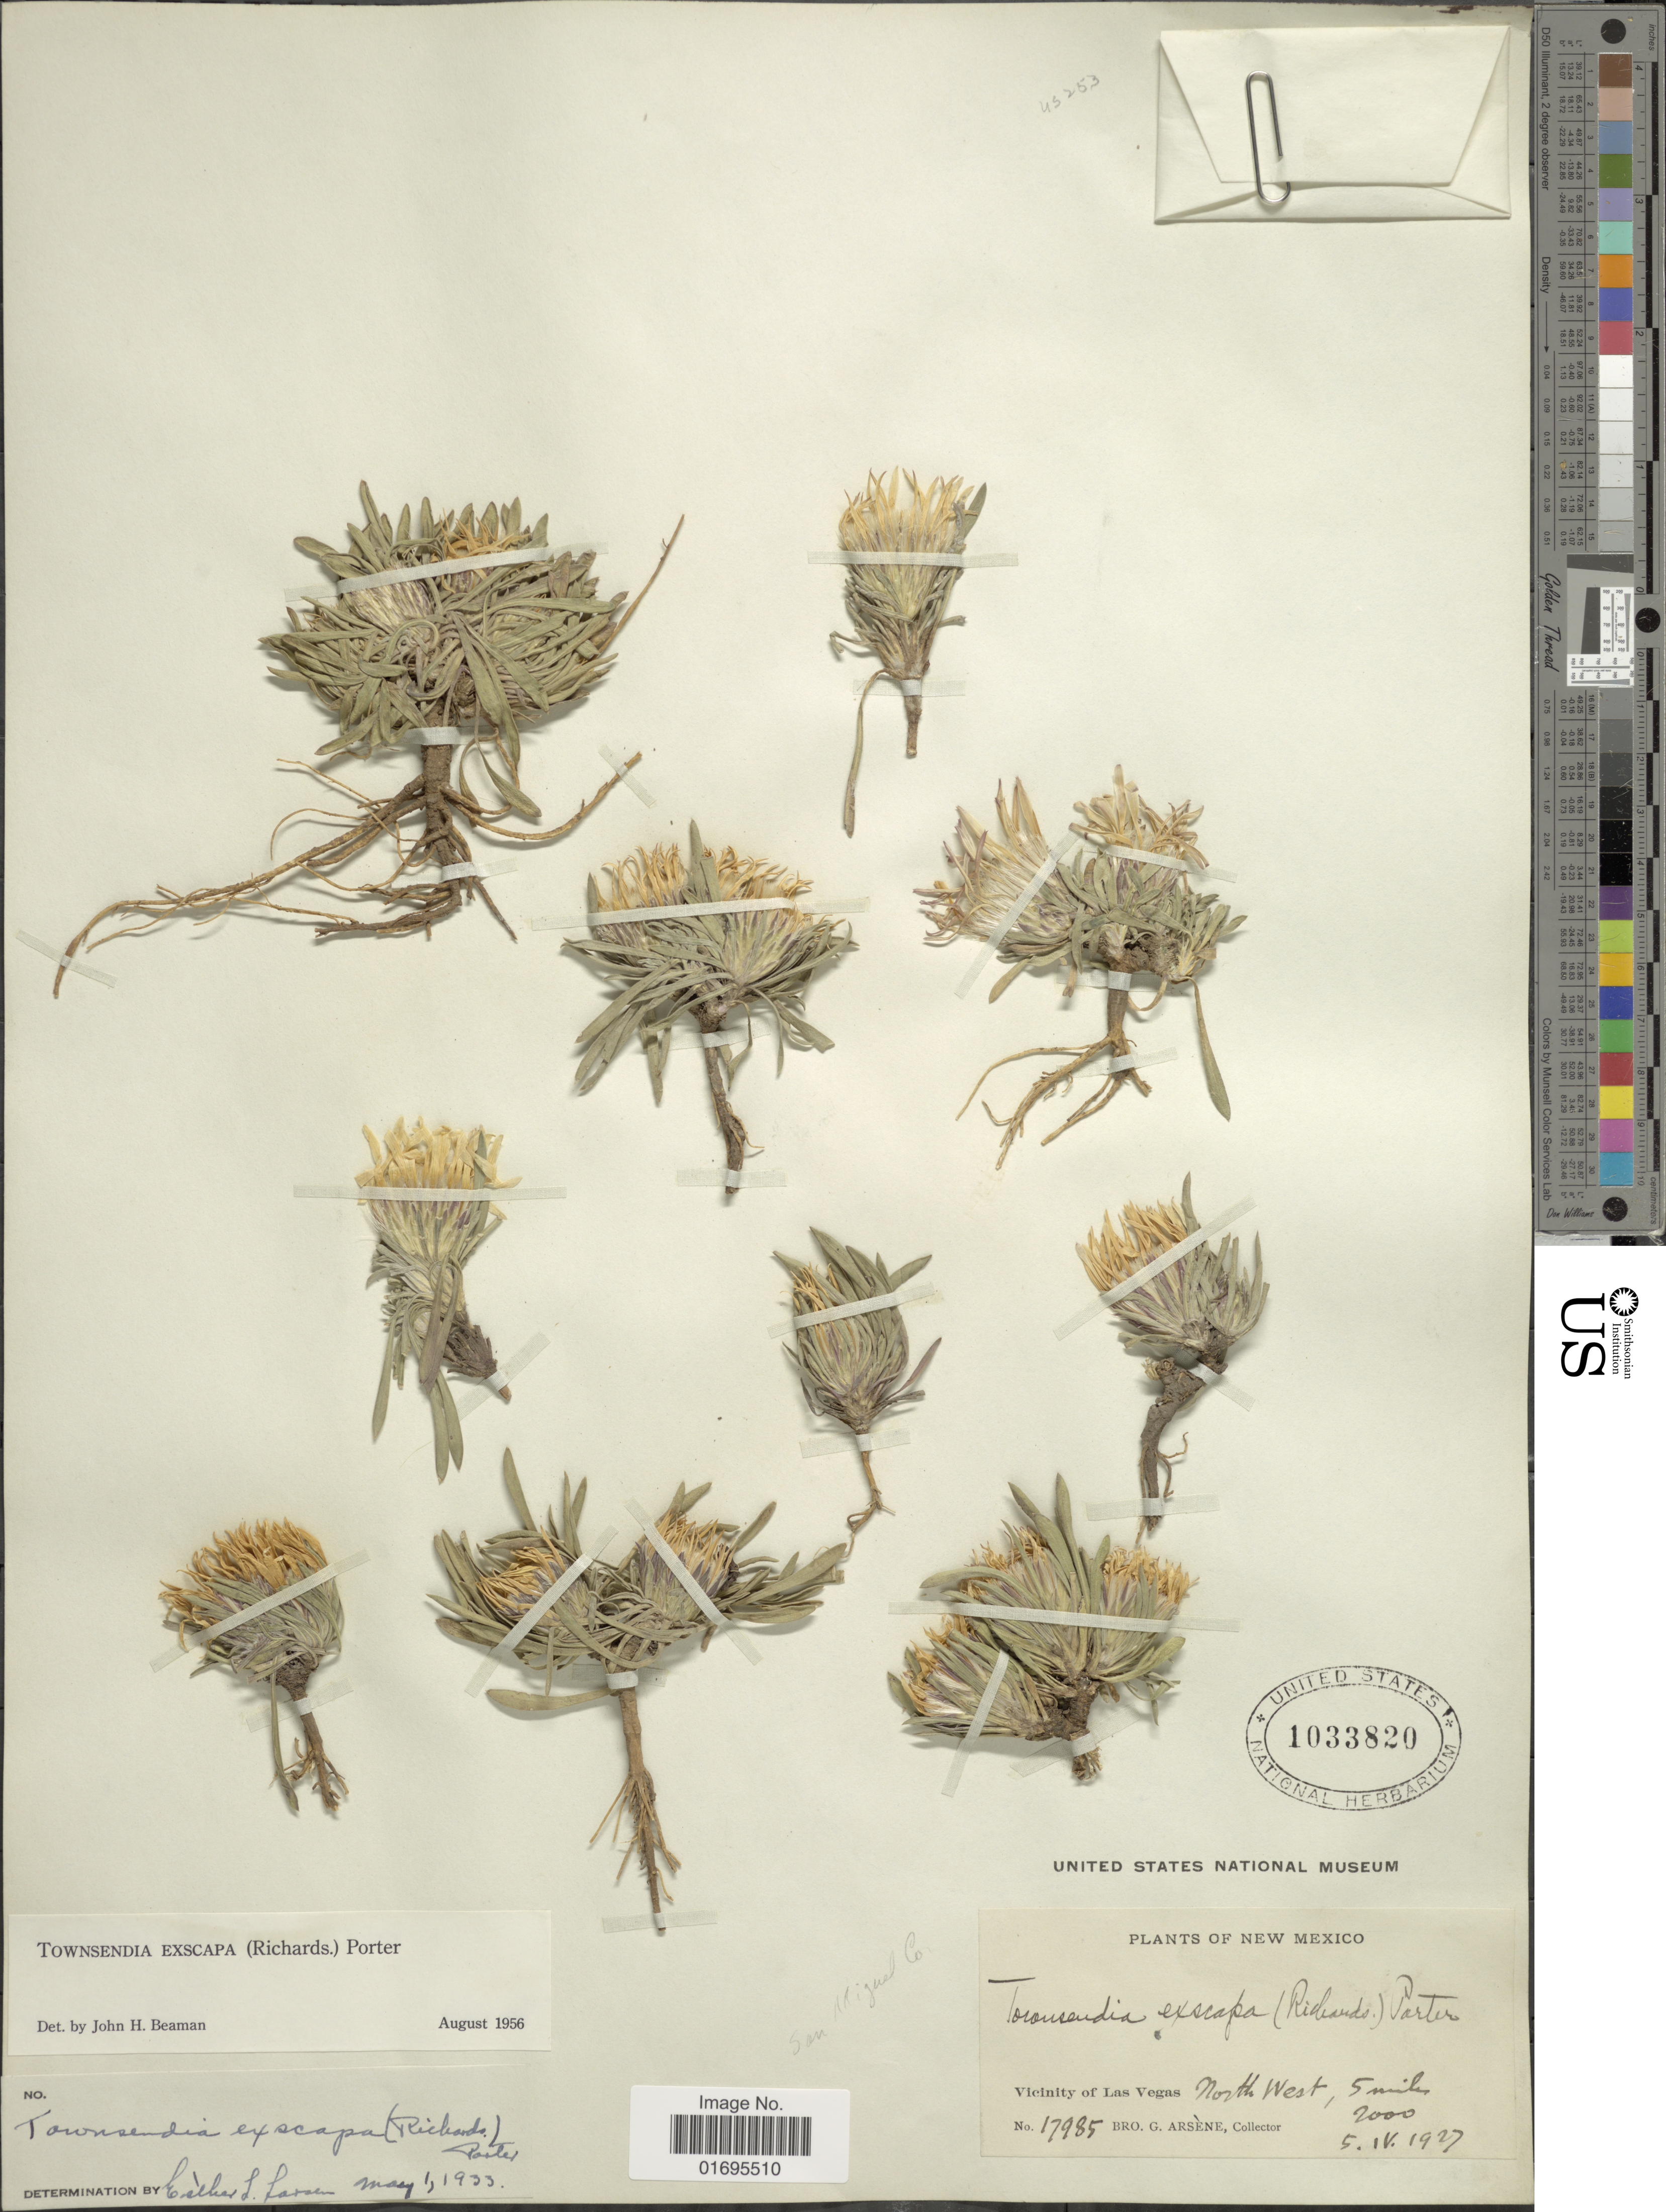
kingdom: Plantae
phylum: Tracheophyta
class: Magnoliopsida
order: Asterales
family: Asteraceae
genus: Townsendia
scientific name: Townsendia exscapa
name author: (Richardson) Porter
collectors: Bro. G. Arsène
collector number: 17985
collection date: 1927-04-05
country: United States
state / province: New Mexico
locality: Vicinity of Las Vegas, North West, 5 miles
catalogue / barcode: US 1033820